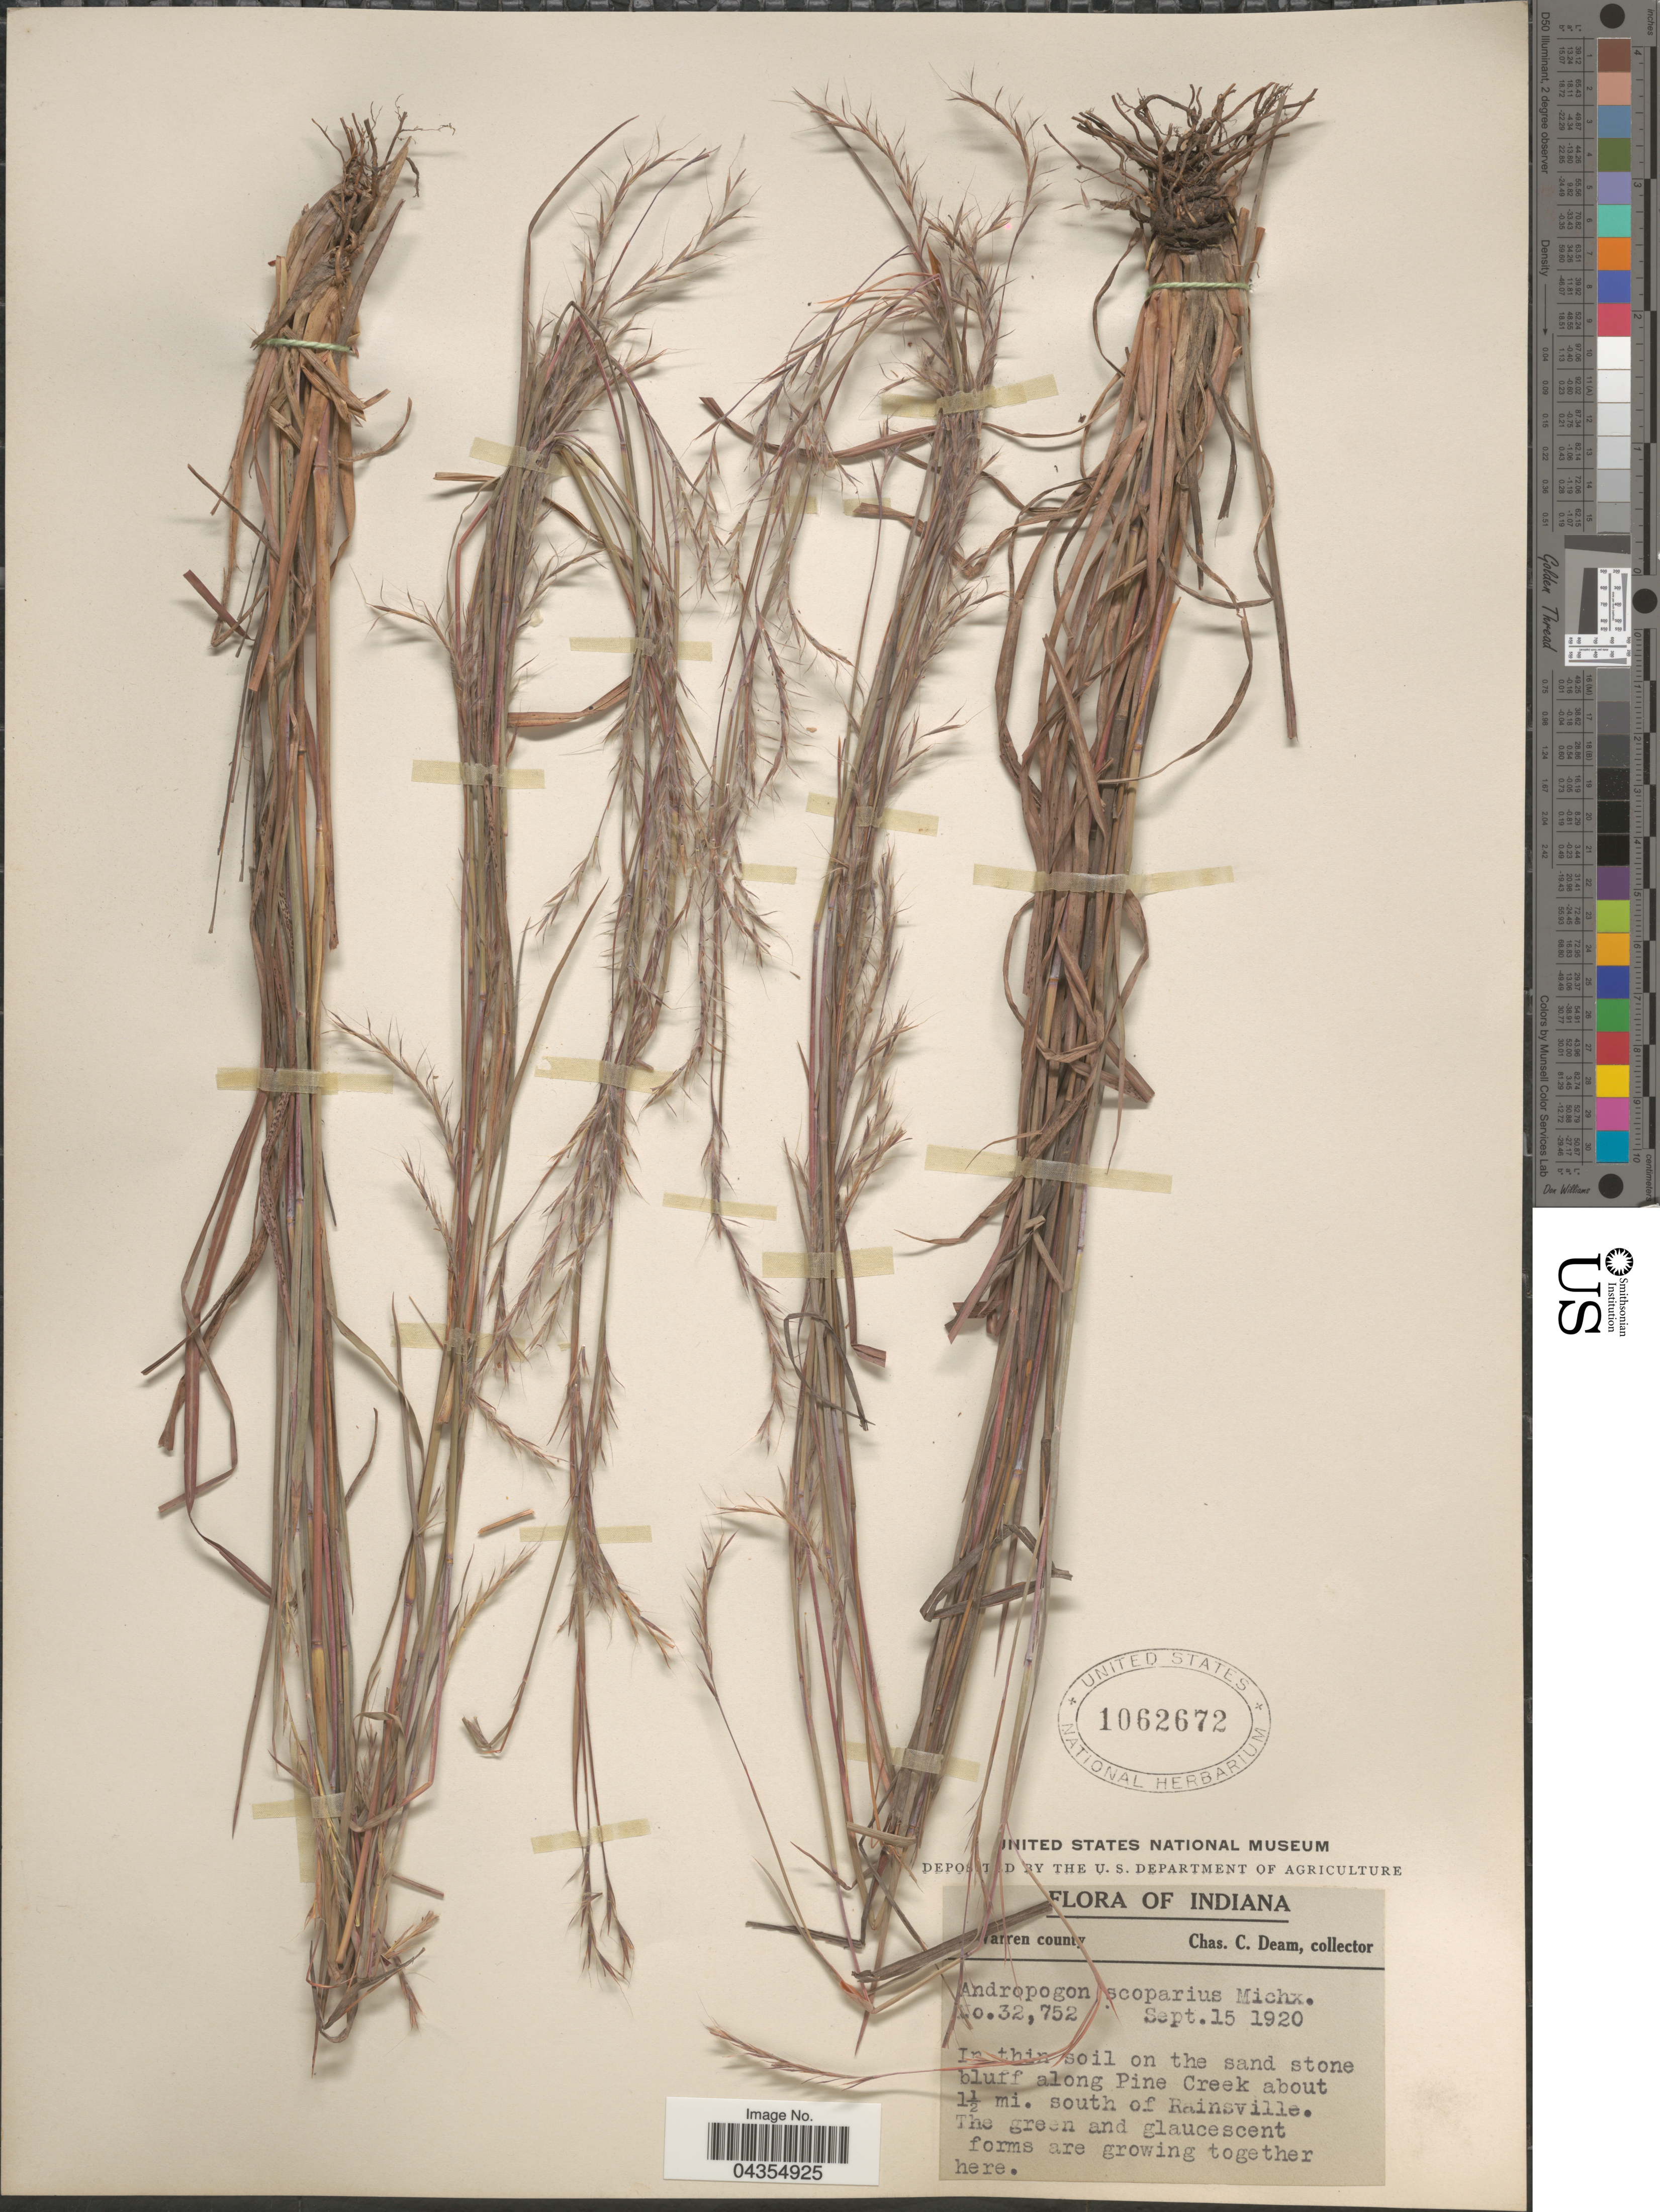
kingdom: Plantae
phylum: Tracheophyta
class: Liliopsida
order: Poales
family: Poaceae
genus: Schizachyrium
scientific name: Schizachyrium sanguineum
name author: (Retz.) Alston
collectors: C. C. Deam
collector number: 32752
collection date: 1920-09-15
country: United States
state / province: Indiana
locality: Warren county. Along Pine Creek about 1½ mi. south of Rainsville.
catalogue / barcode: US 1062672